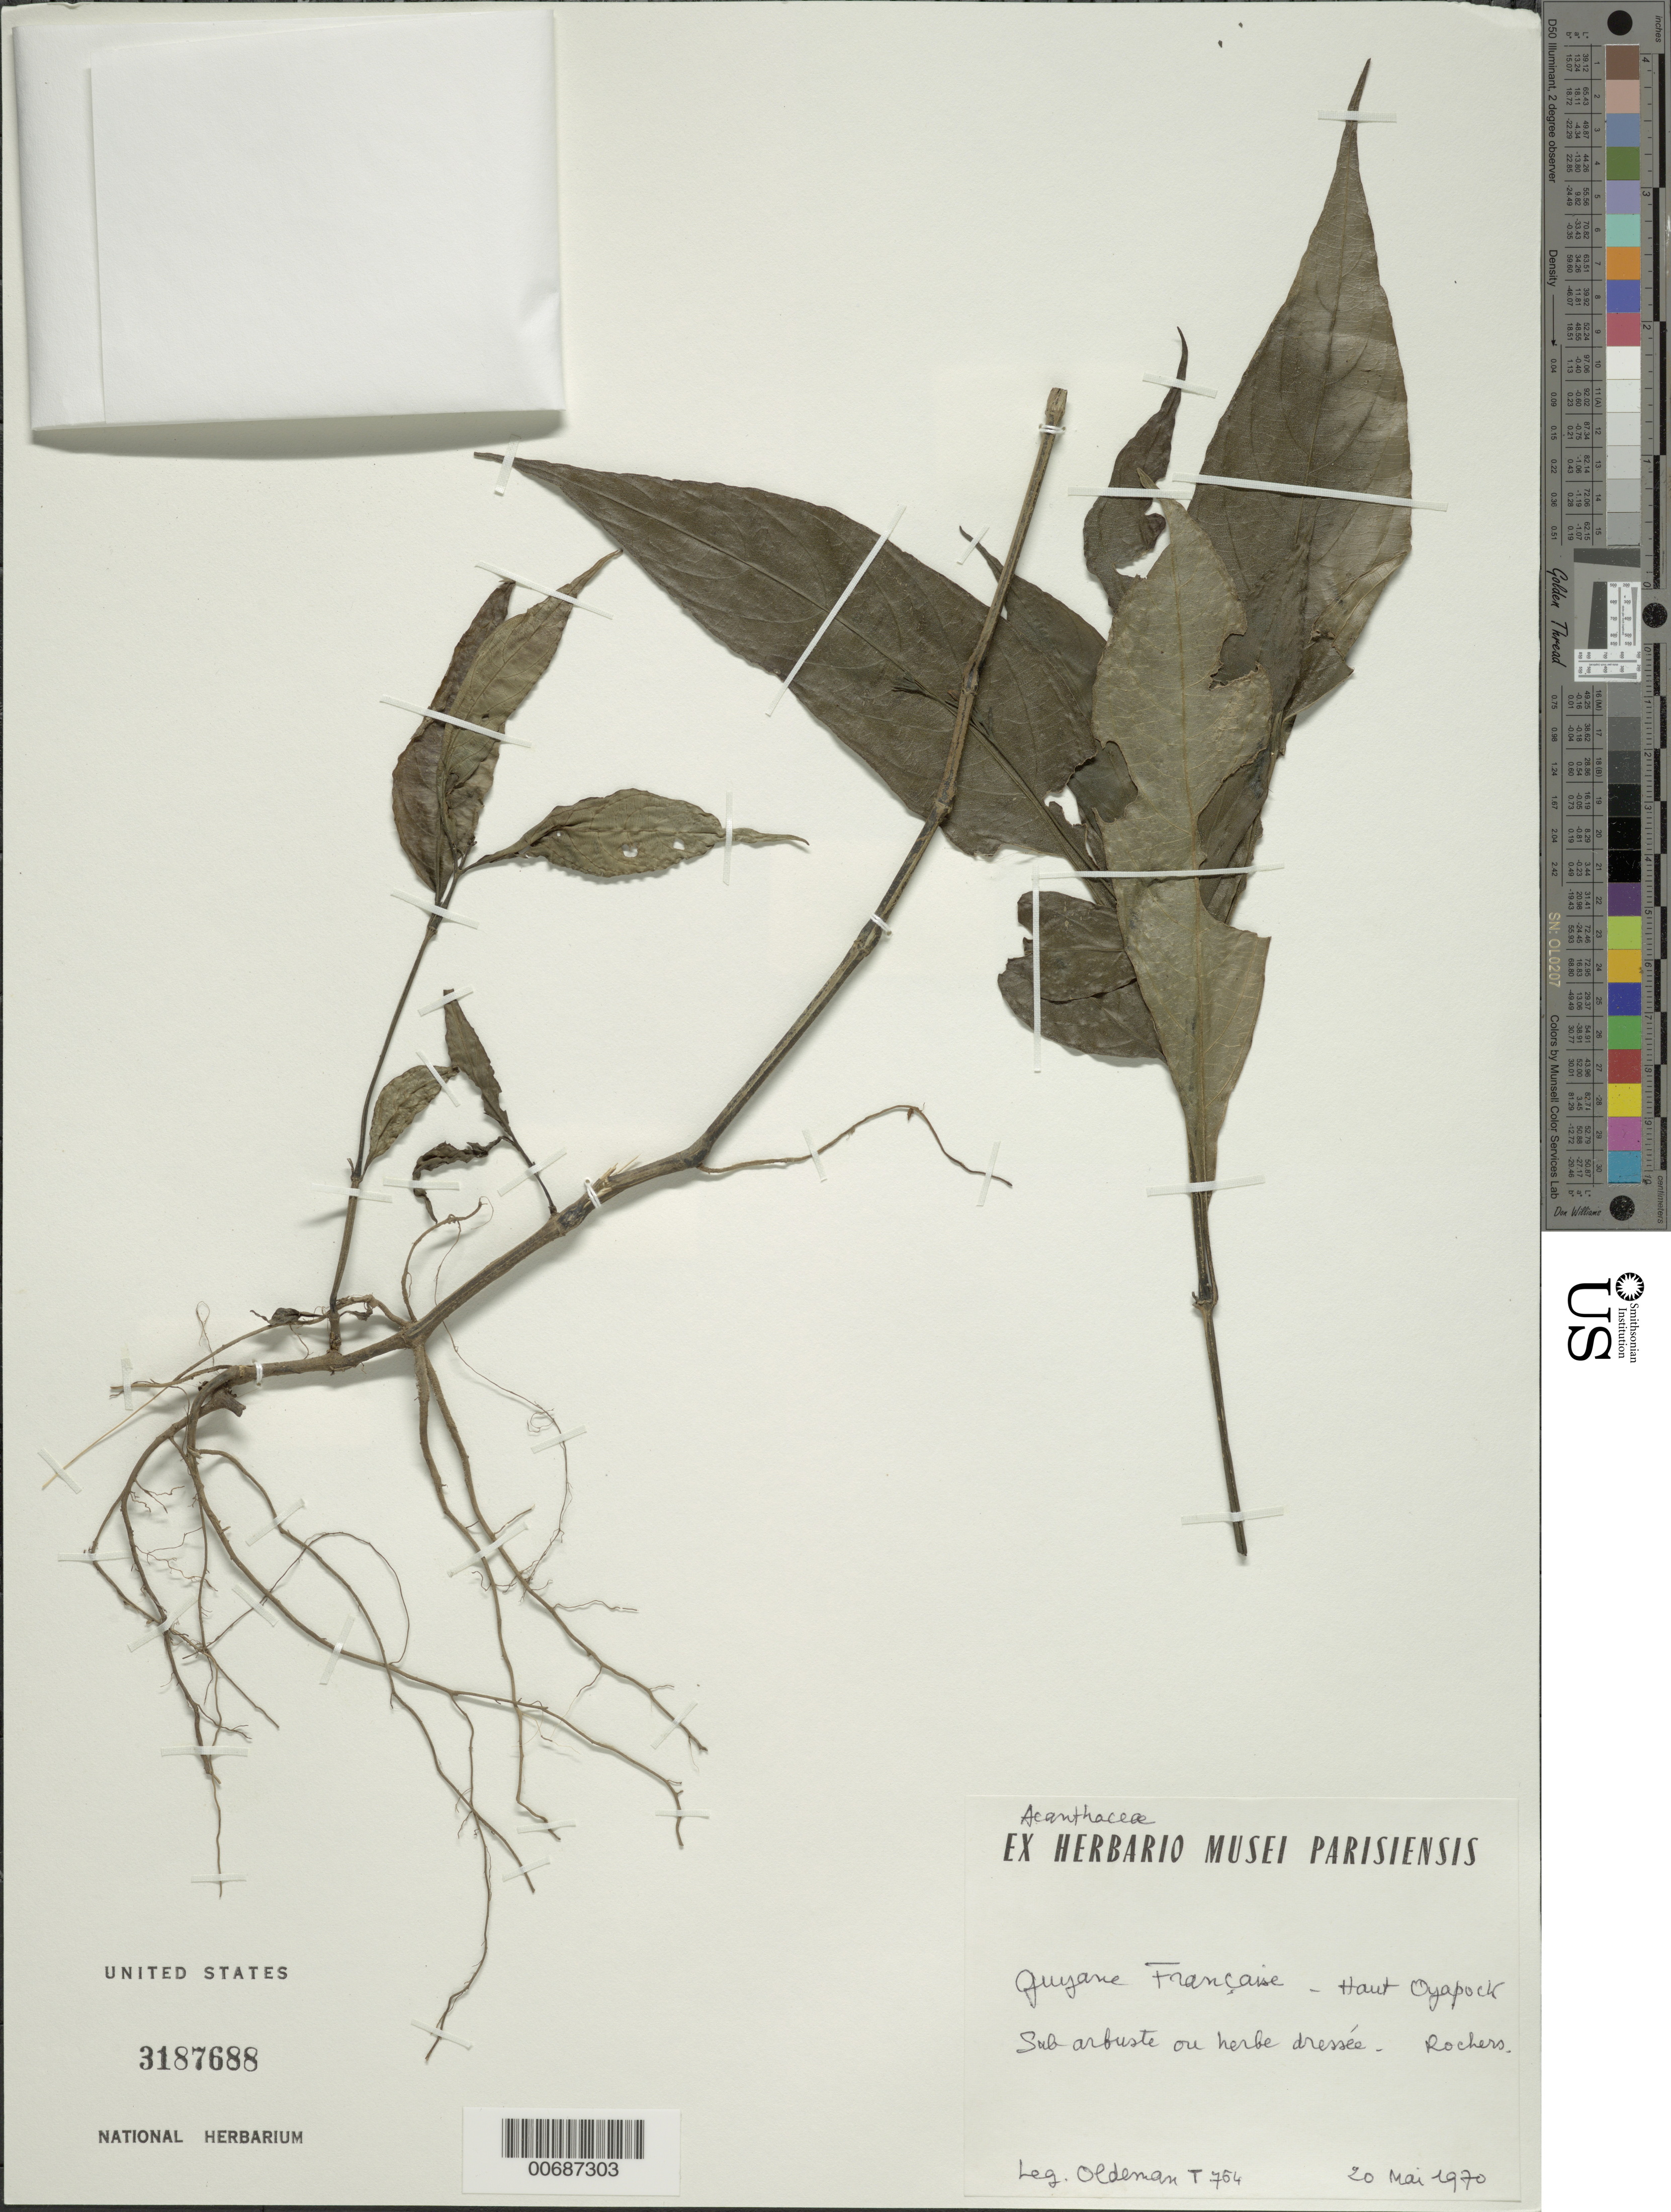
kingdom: Plantae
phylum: Tracheophyta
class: Magnoliopsida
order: Lamiales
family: Acanthaceae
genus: Justicia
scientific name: Justicia calycina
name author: (Nees) V.A.W. Graham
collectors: -- Oldeman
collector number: T754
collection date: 1970-05-20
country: French Guiana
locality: Guyane Française - Haut Oyapock.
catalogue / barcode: US 3187688